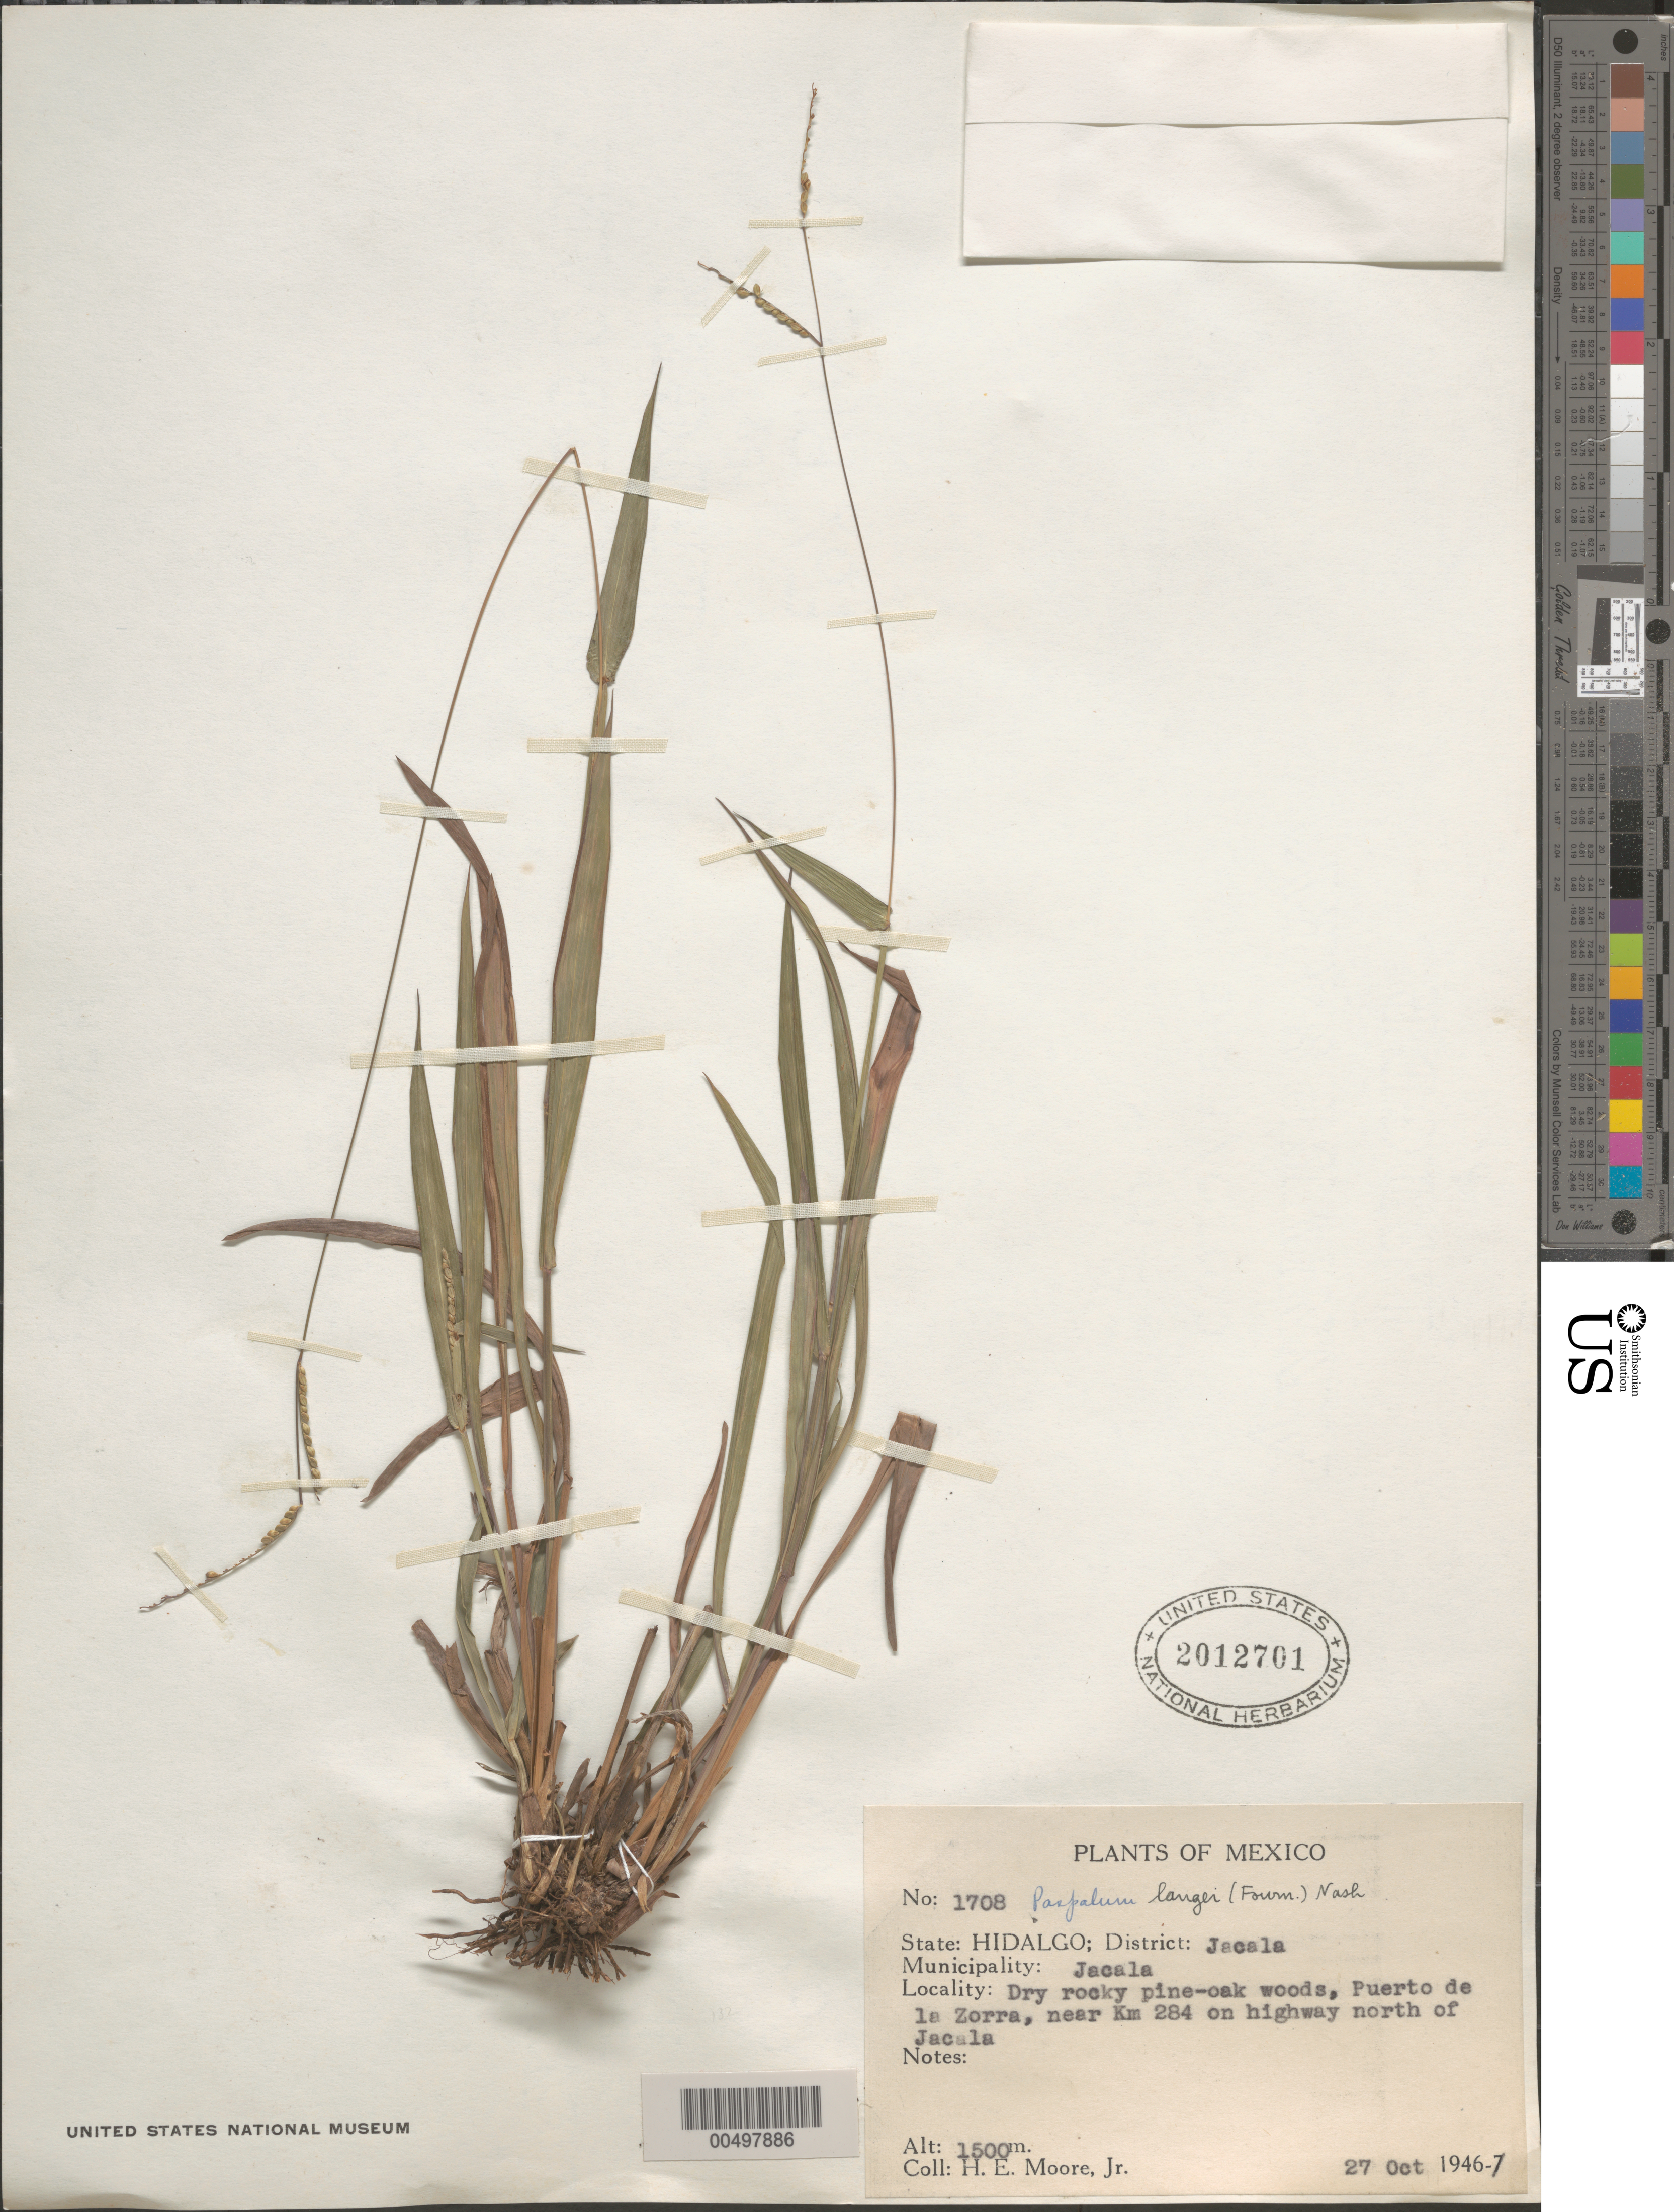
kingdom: Plantae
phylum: Tracheophyta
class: Liliopsida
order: Poales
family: Poaceae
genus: Paspalum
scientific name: Paspalum langei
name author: (E. Fourn.) Nash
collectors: H. E. Moore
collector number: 1708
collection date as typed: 27 Oct 1946 or 27 Oct 1947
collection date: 1946-10-27 or 1947-10-27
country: Mexico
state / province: Hidalgo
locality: Jacala Dist, Jacala Mun, Puerto de la Zorra, near Km 284 on hwy N of Jacala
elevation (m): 1500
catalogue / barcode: US 2012701